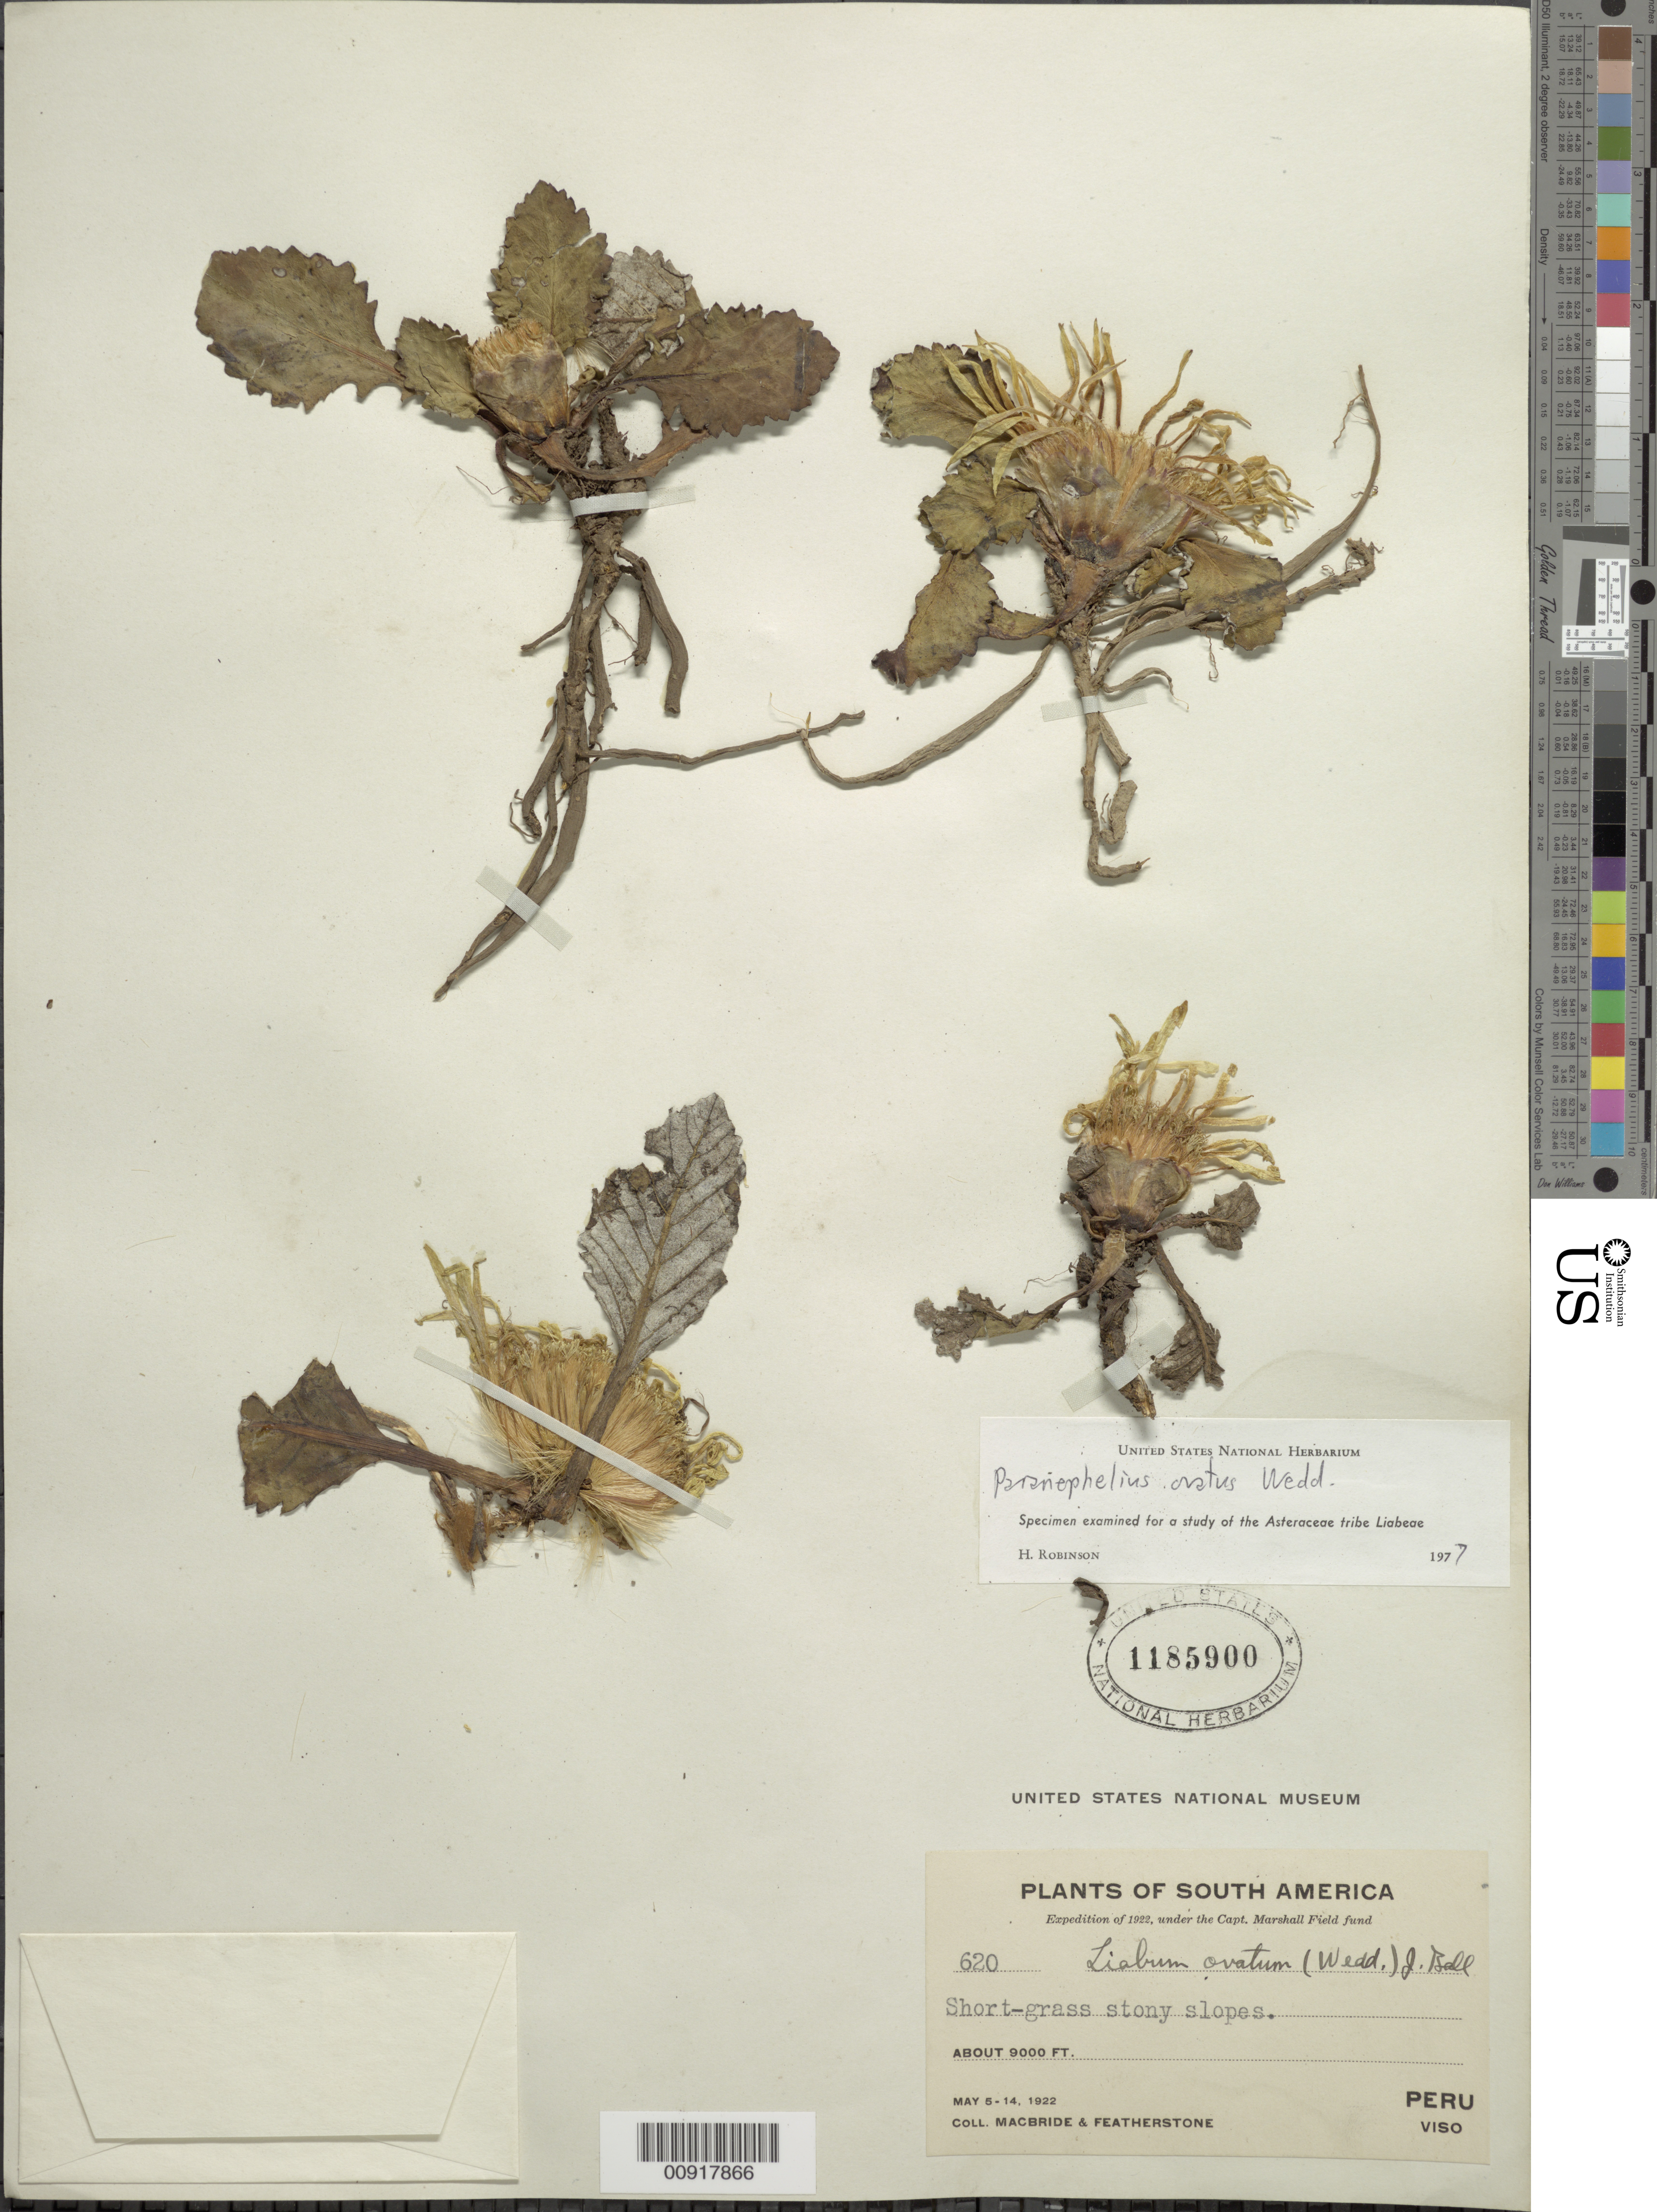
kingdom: Plantae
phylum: Tracheophyta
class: Magnoliopsida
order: Asterales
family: Asteraceae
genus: Paranephelius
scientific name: Paranephelius ovatus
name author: A. Gray ex Wedd.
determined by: Robinson, Harold E., (US)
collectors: J. F. Macbride & -. Featherstone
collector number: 620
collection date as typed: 5 May 1922 to 14 May 1922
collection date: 1922-05-05/1922-05-14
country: Peru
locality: Viso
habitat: Short-grass stony slopes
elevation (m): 2743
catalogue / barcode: US 1185900